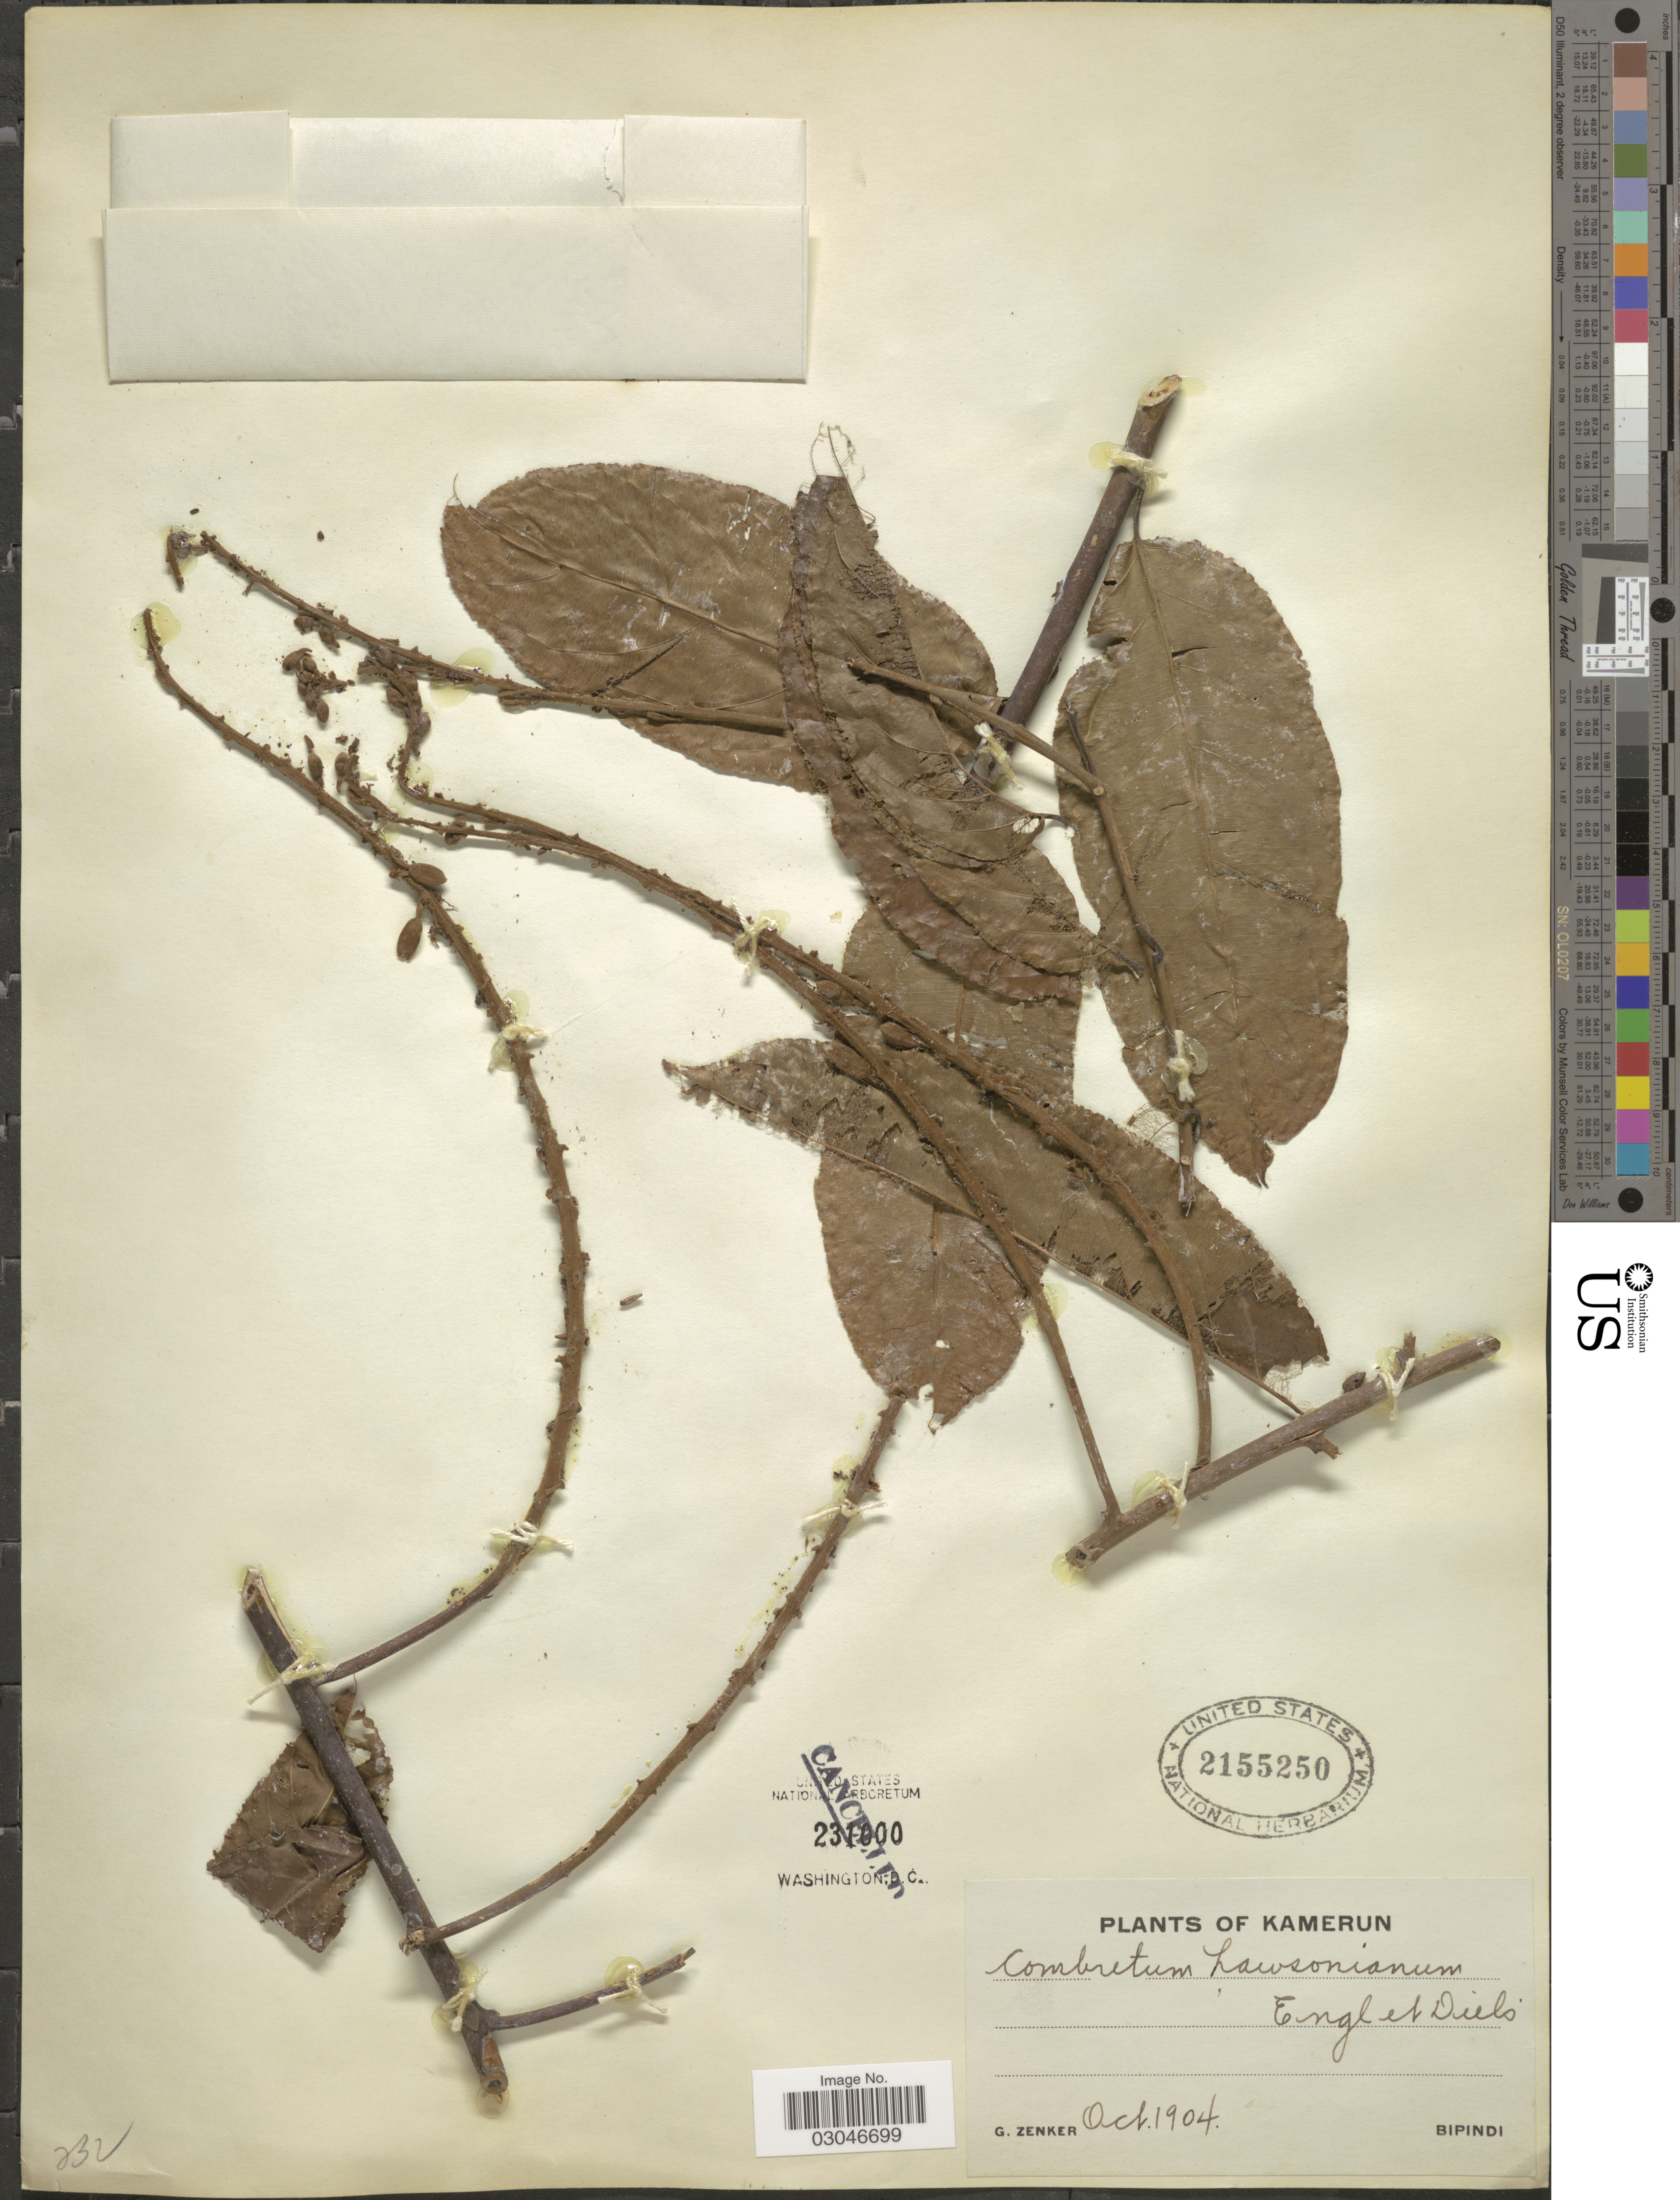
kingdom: Plantae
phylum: Tracheophyta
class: Magnoliopsida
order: Myrtales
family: Combretaceae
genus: Combretum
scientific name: Combretum lawsonianum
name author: Engl.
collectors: G. A. Zenker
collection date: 1904-10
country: Cameroon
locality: Bipindi.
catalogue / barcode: US 2155250